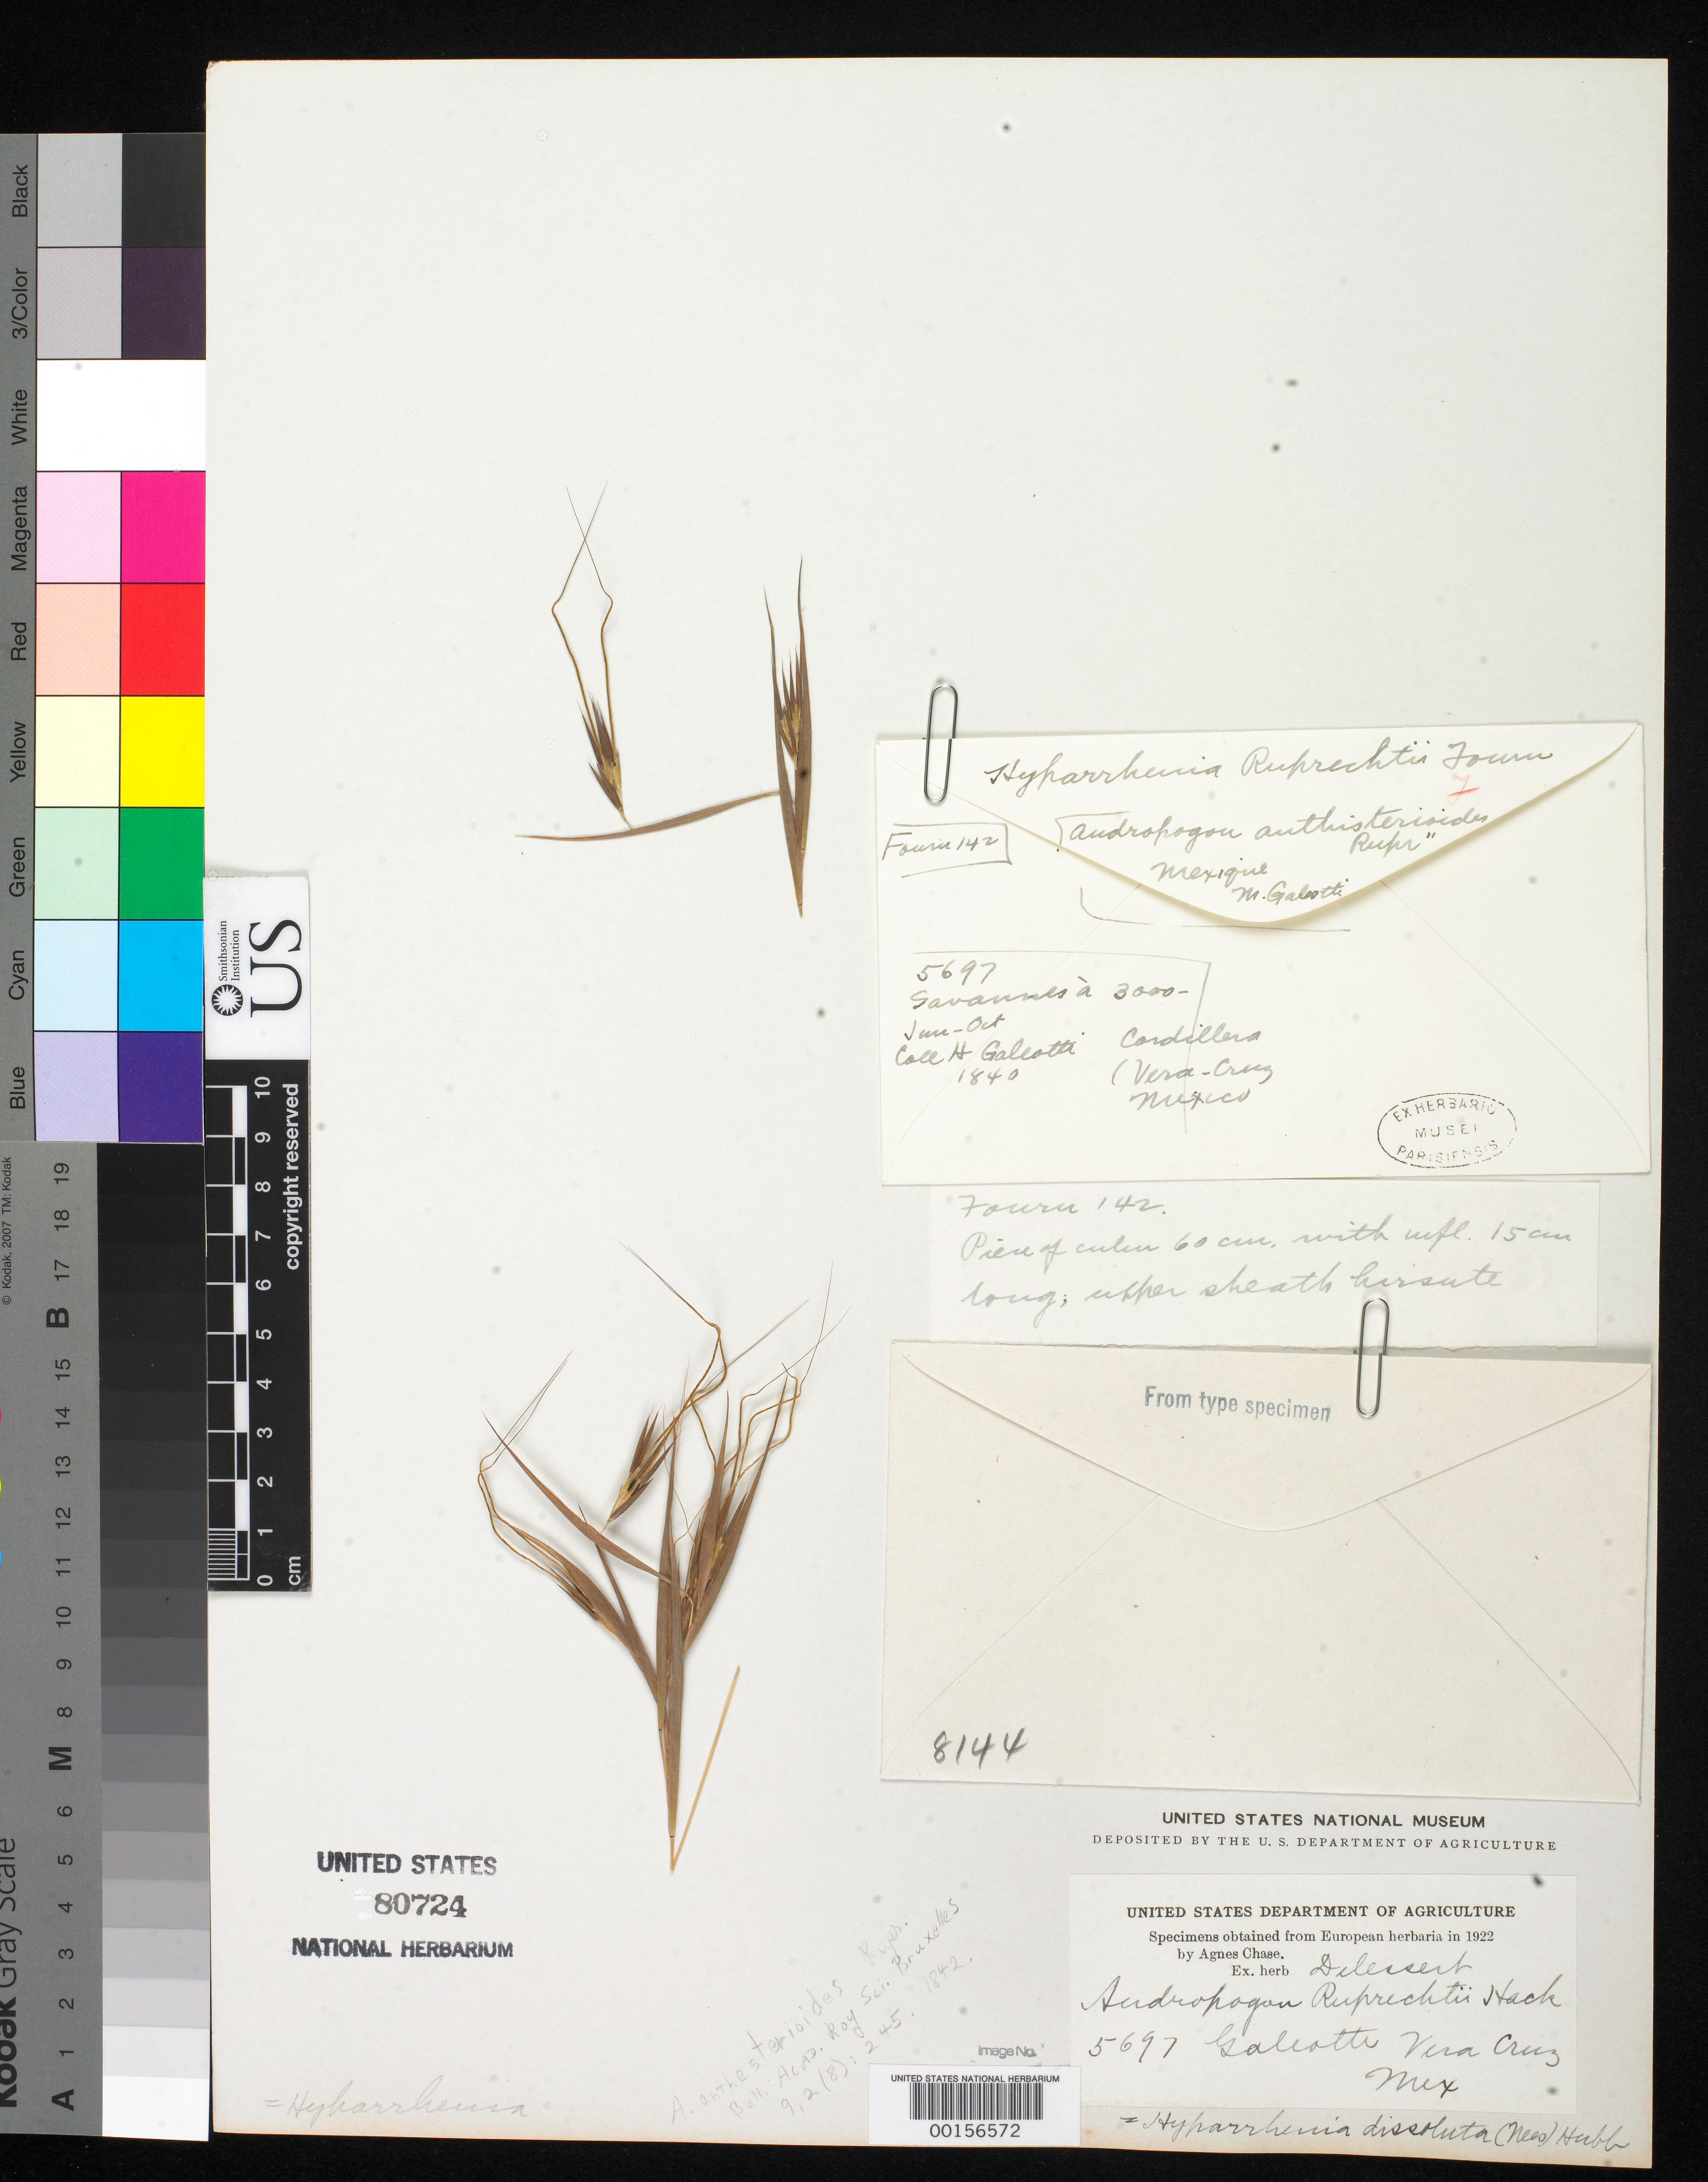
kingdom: Plantae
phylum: Tracheophyta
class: Liliopsida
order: Poales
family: Poaceae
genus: Andropogon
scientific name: Andropogon anthistiroides Rupr. nom. nud.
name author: Rupr.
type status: Type Fragment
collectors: H. G. Galeotti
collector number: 5697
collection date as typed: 1840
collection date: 1840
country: Mexico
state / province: Veracruz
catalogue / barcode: US 80724